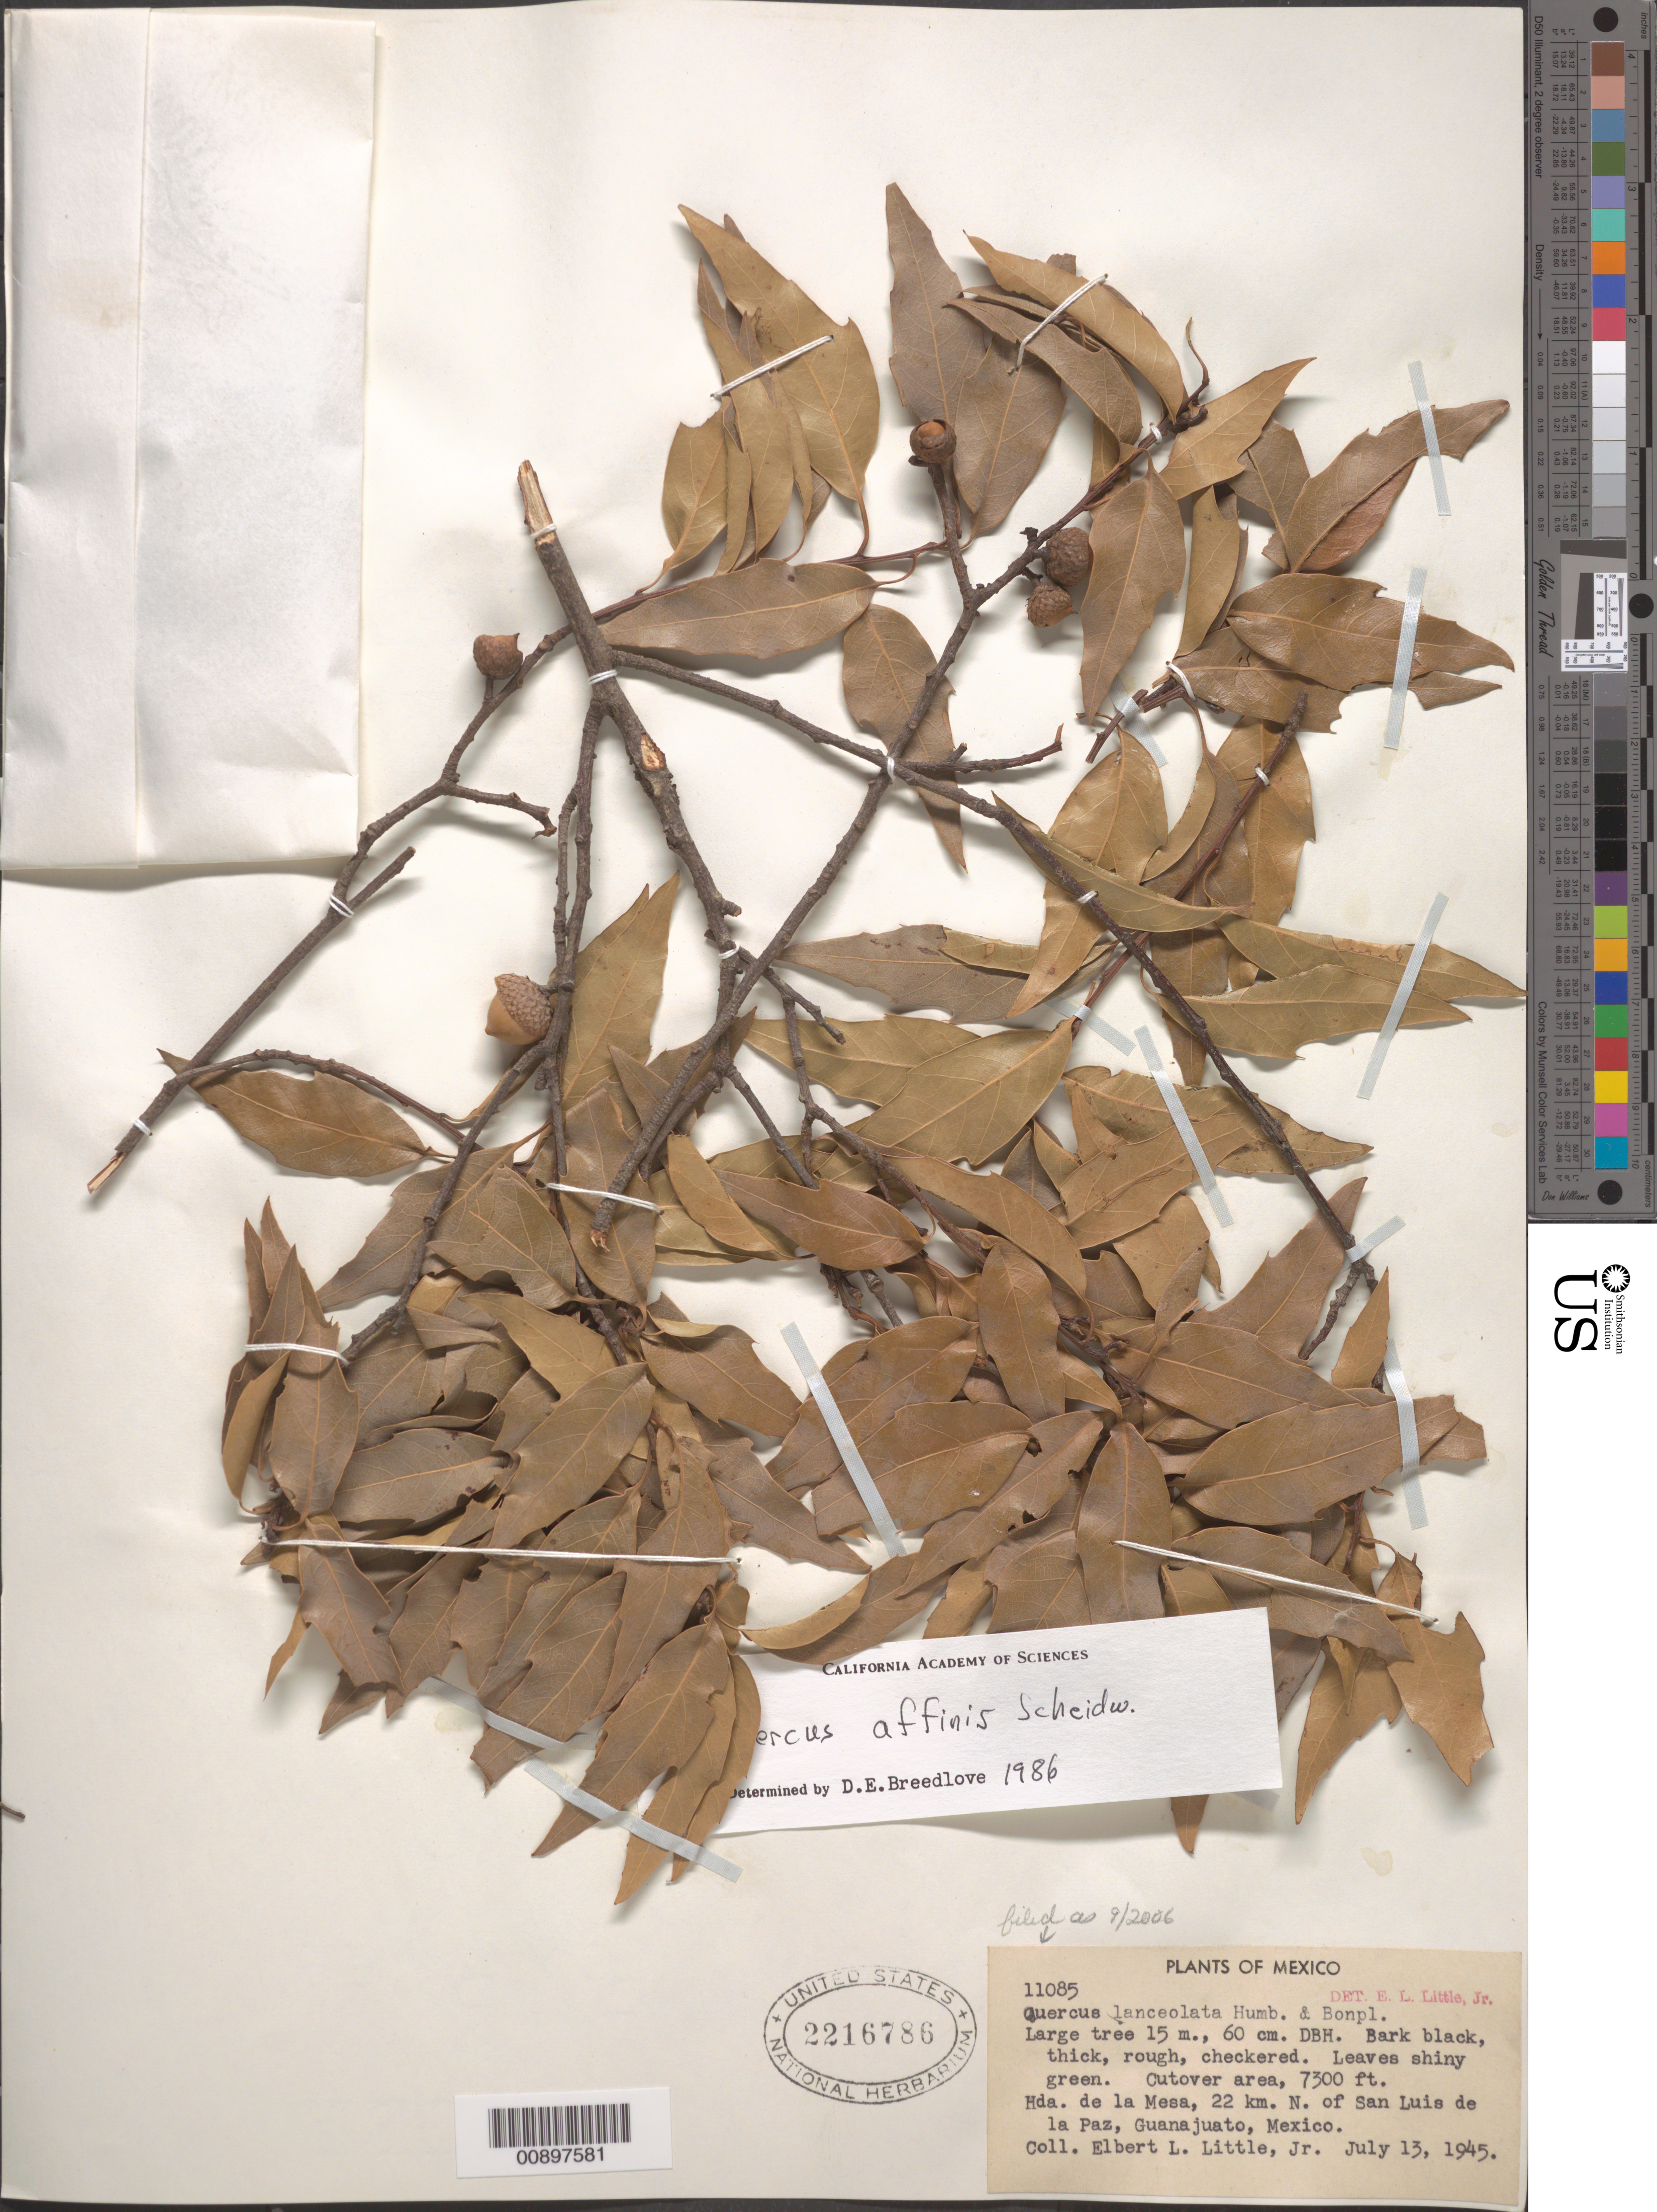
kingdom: Plantae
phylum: Tracheophyta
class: Magnoliopsida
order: Fagales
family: Fagaceae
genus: Quercus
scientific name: Quercus lanceolata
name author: Humb. & Bonpl.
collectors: E. L. Little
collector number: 11085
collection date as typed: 13 Jul 1945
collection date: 1945-07-13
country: Mexico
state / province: Guanajuato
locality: Hda. de la Mesa, 22 kkm. N. of San Luis de la Paz, Guanajuato.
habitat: Cutover area.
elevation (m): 2225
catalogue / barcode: US 2216786